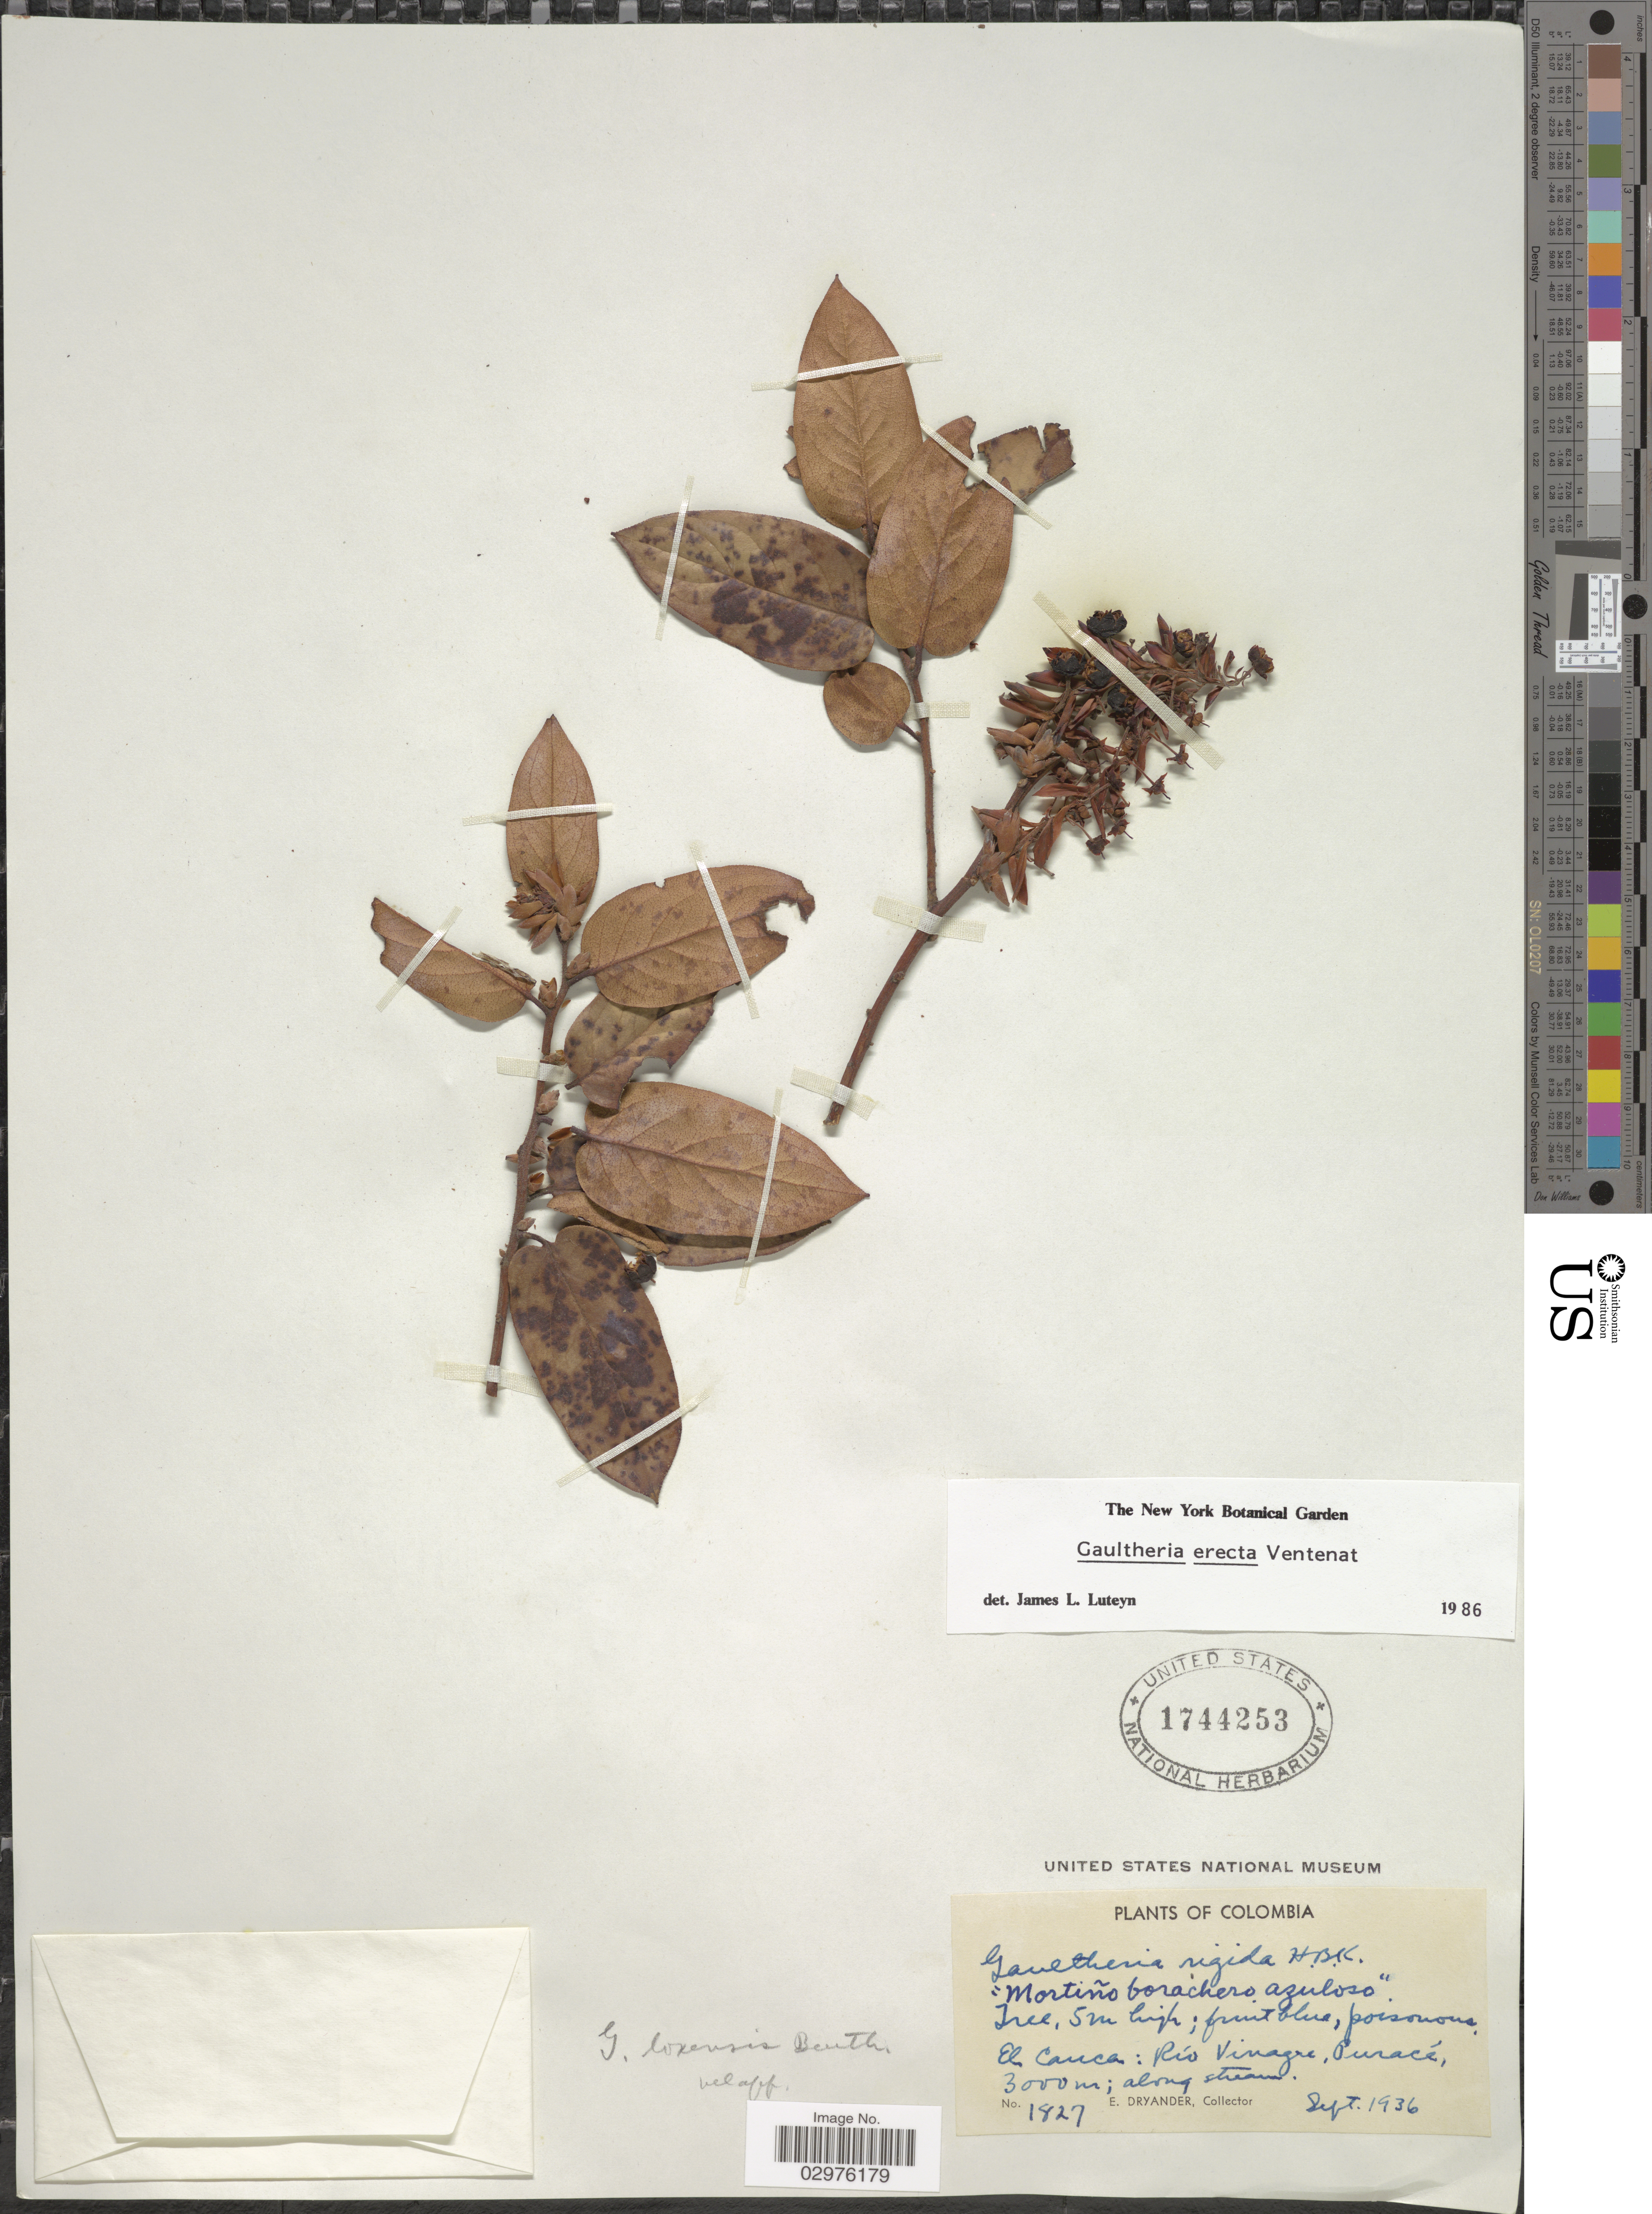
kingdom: Plantae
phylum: Tracheophyta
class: Magnoliopsida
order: Ericales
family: Ericaceae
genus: Gaultheria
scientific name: Gaultheria erecta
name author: Vent.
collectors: E. Dryander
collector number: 1827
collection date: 1936-09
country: Colombia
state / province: Cauca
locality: El Cauca: Río Vinagre, Puracé.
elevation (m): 3000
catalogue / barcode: US 1744253